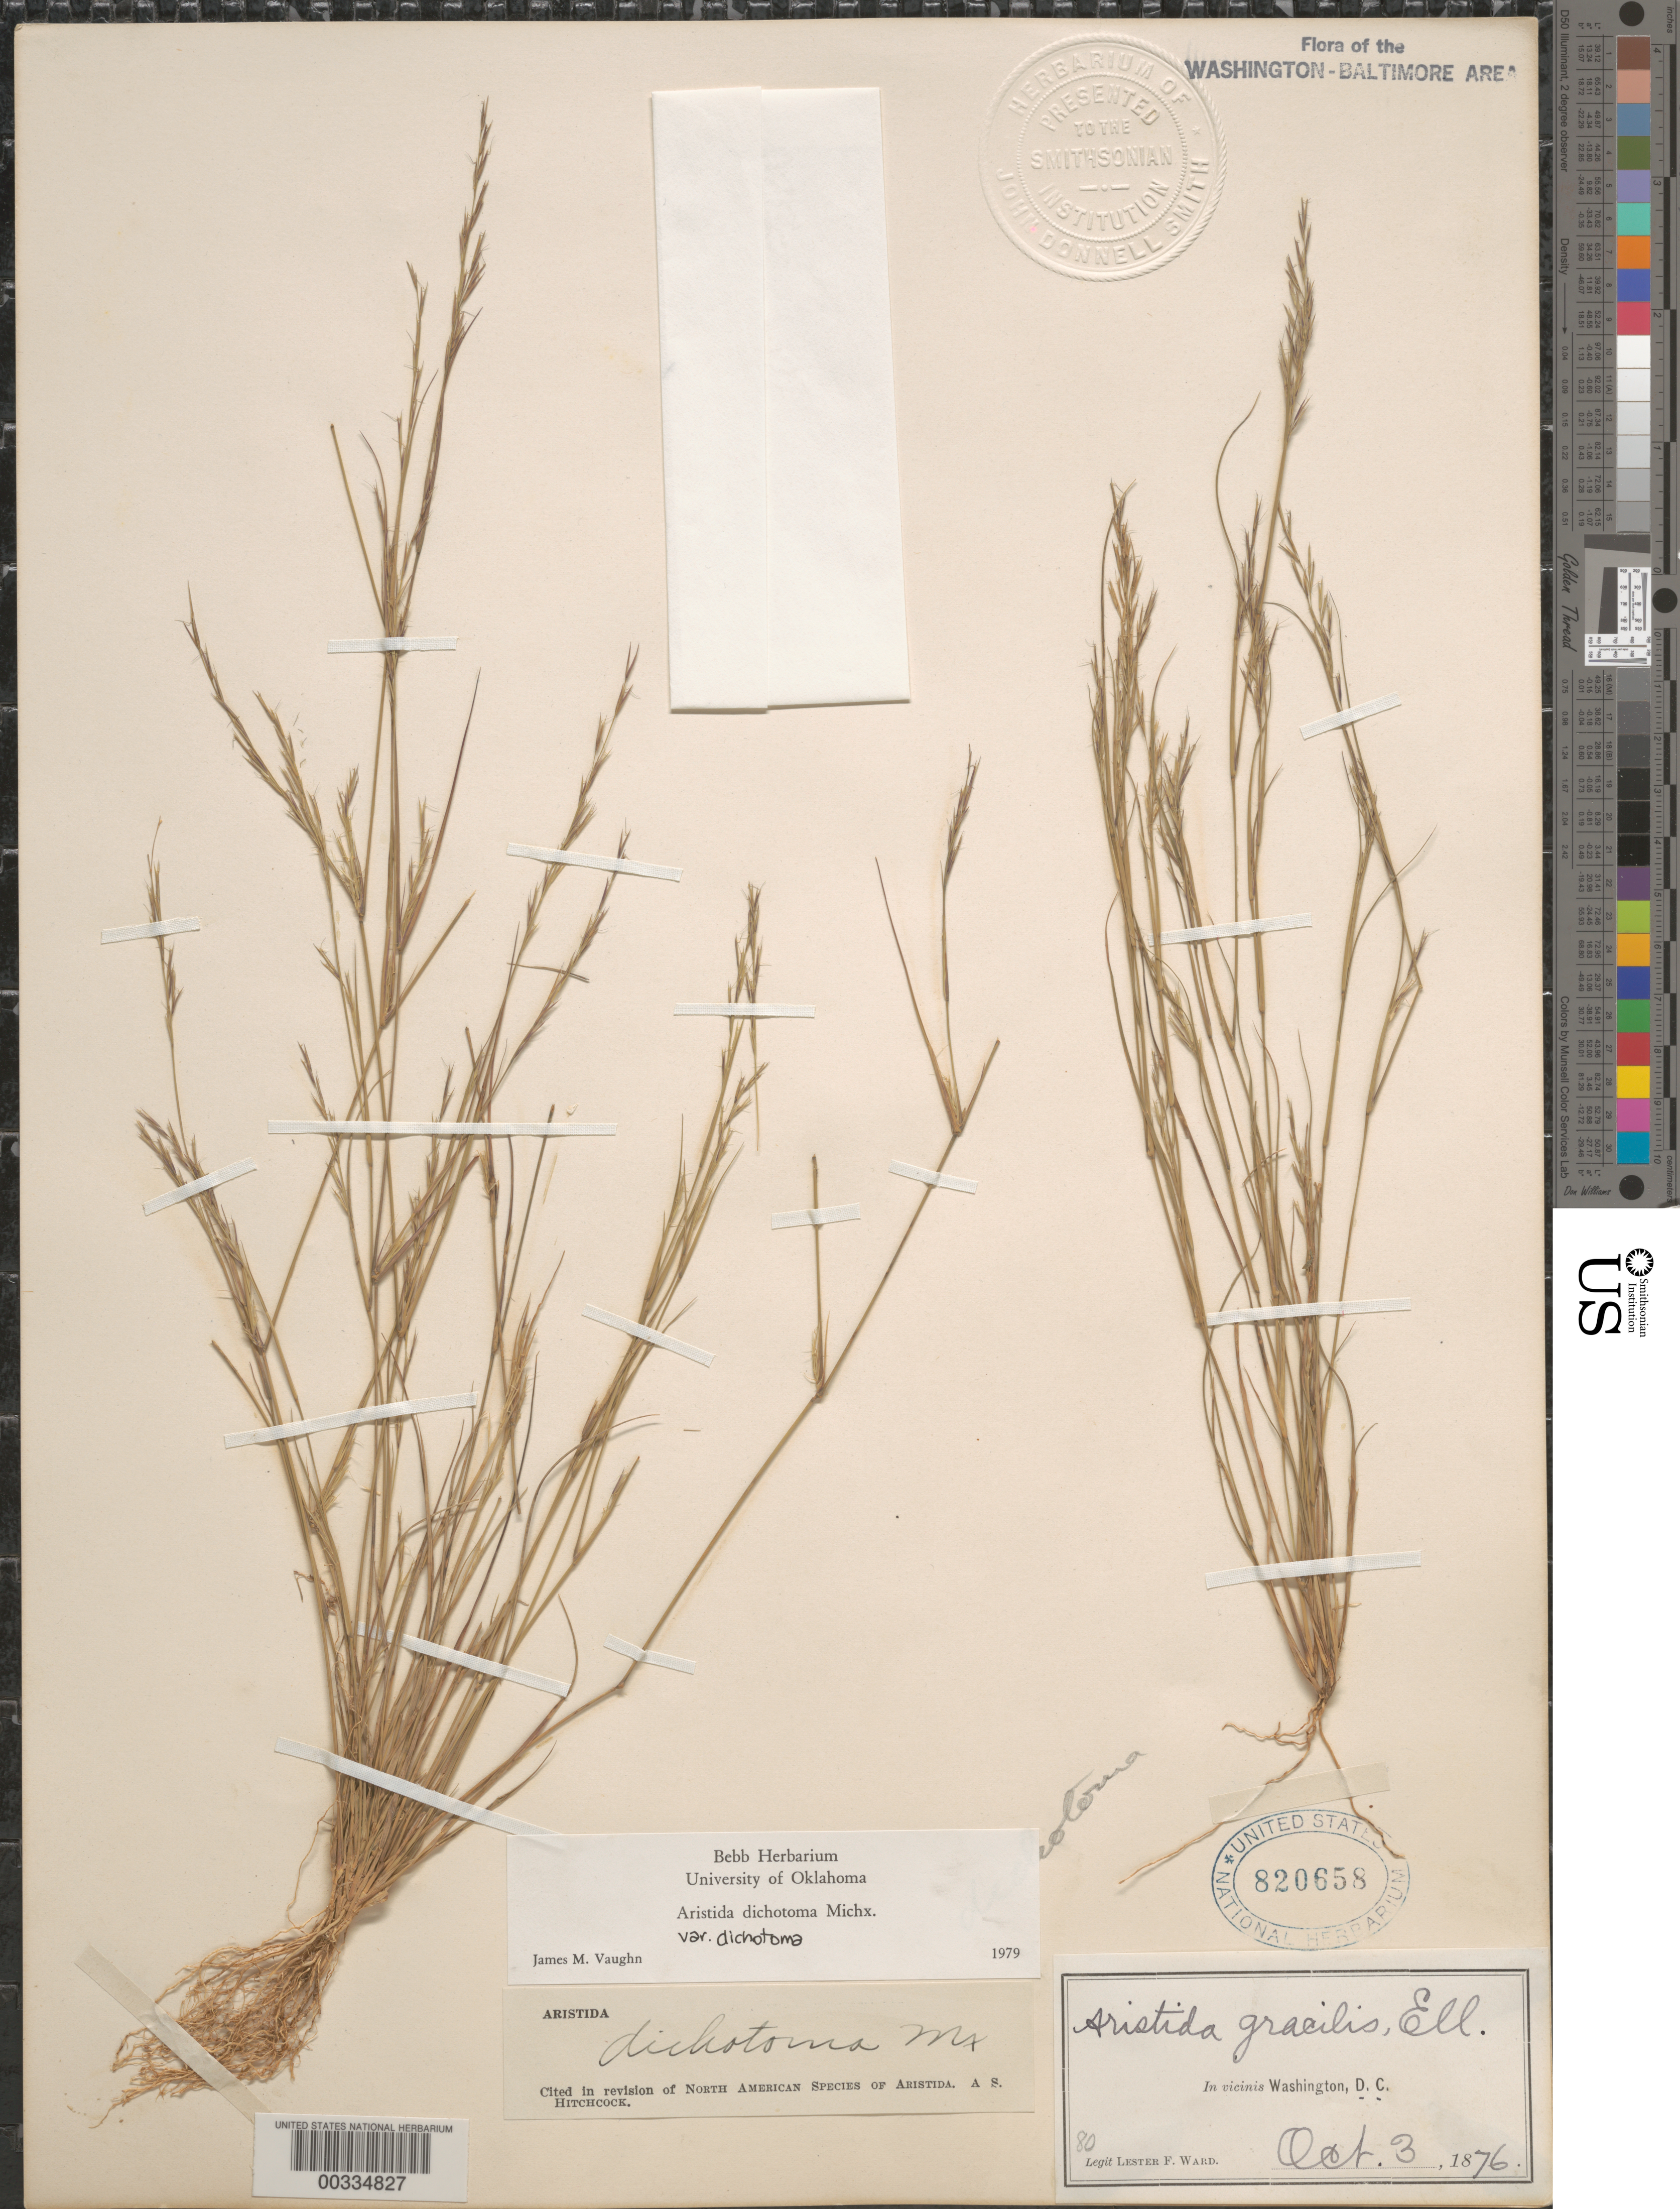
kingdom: Plantae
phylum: Tracheophyta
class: Liliopsida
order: Poales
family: Poaceae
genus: Aristida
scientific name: Aristida dichotoma var. dichotoma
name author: Michx.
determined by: Vaughn, J. M.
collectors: L. F. Ward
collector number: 80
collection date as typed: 03 Oct 1876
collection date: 1876-10-03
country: United States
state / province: District of Columbia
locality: Washington area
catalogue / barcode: US 820658